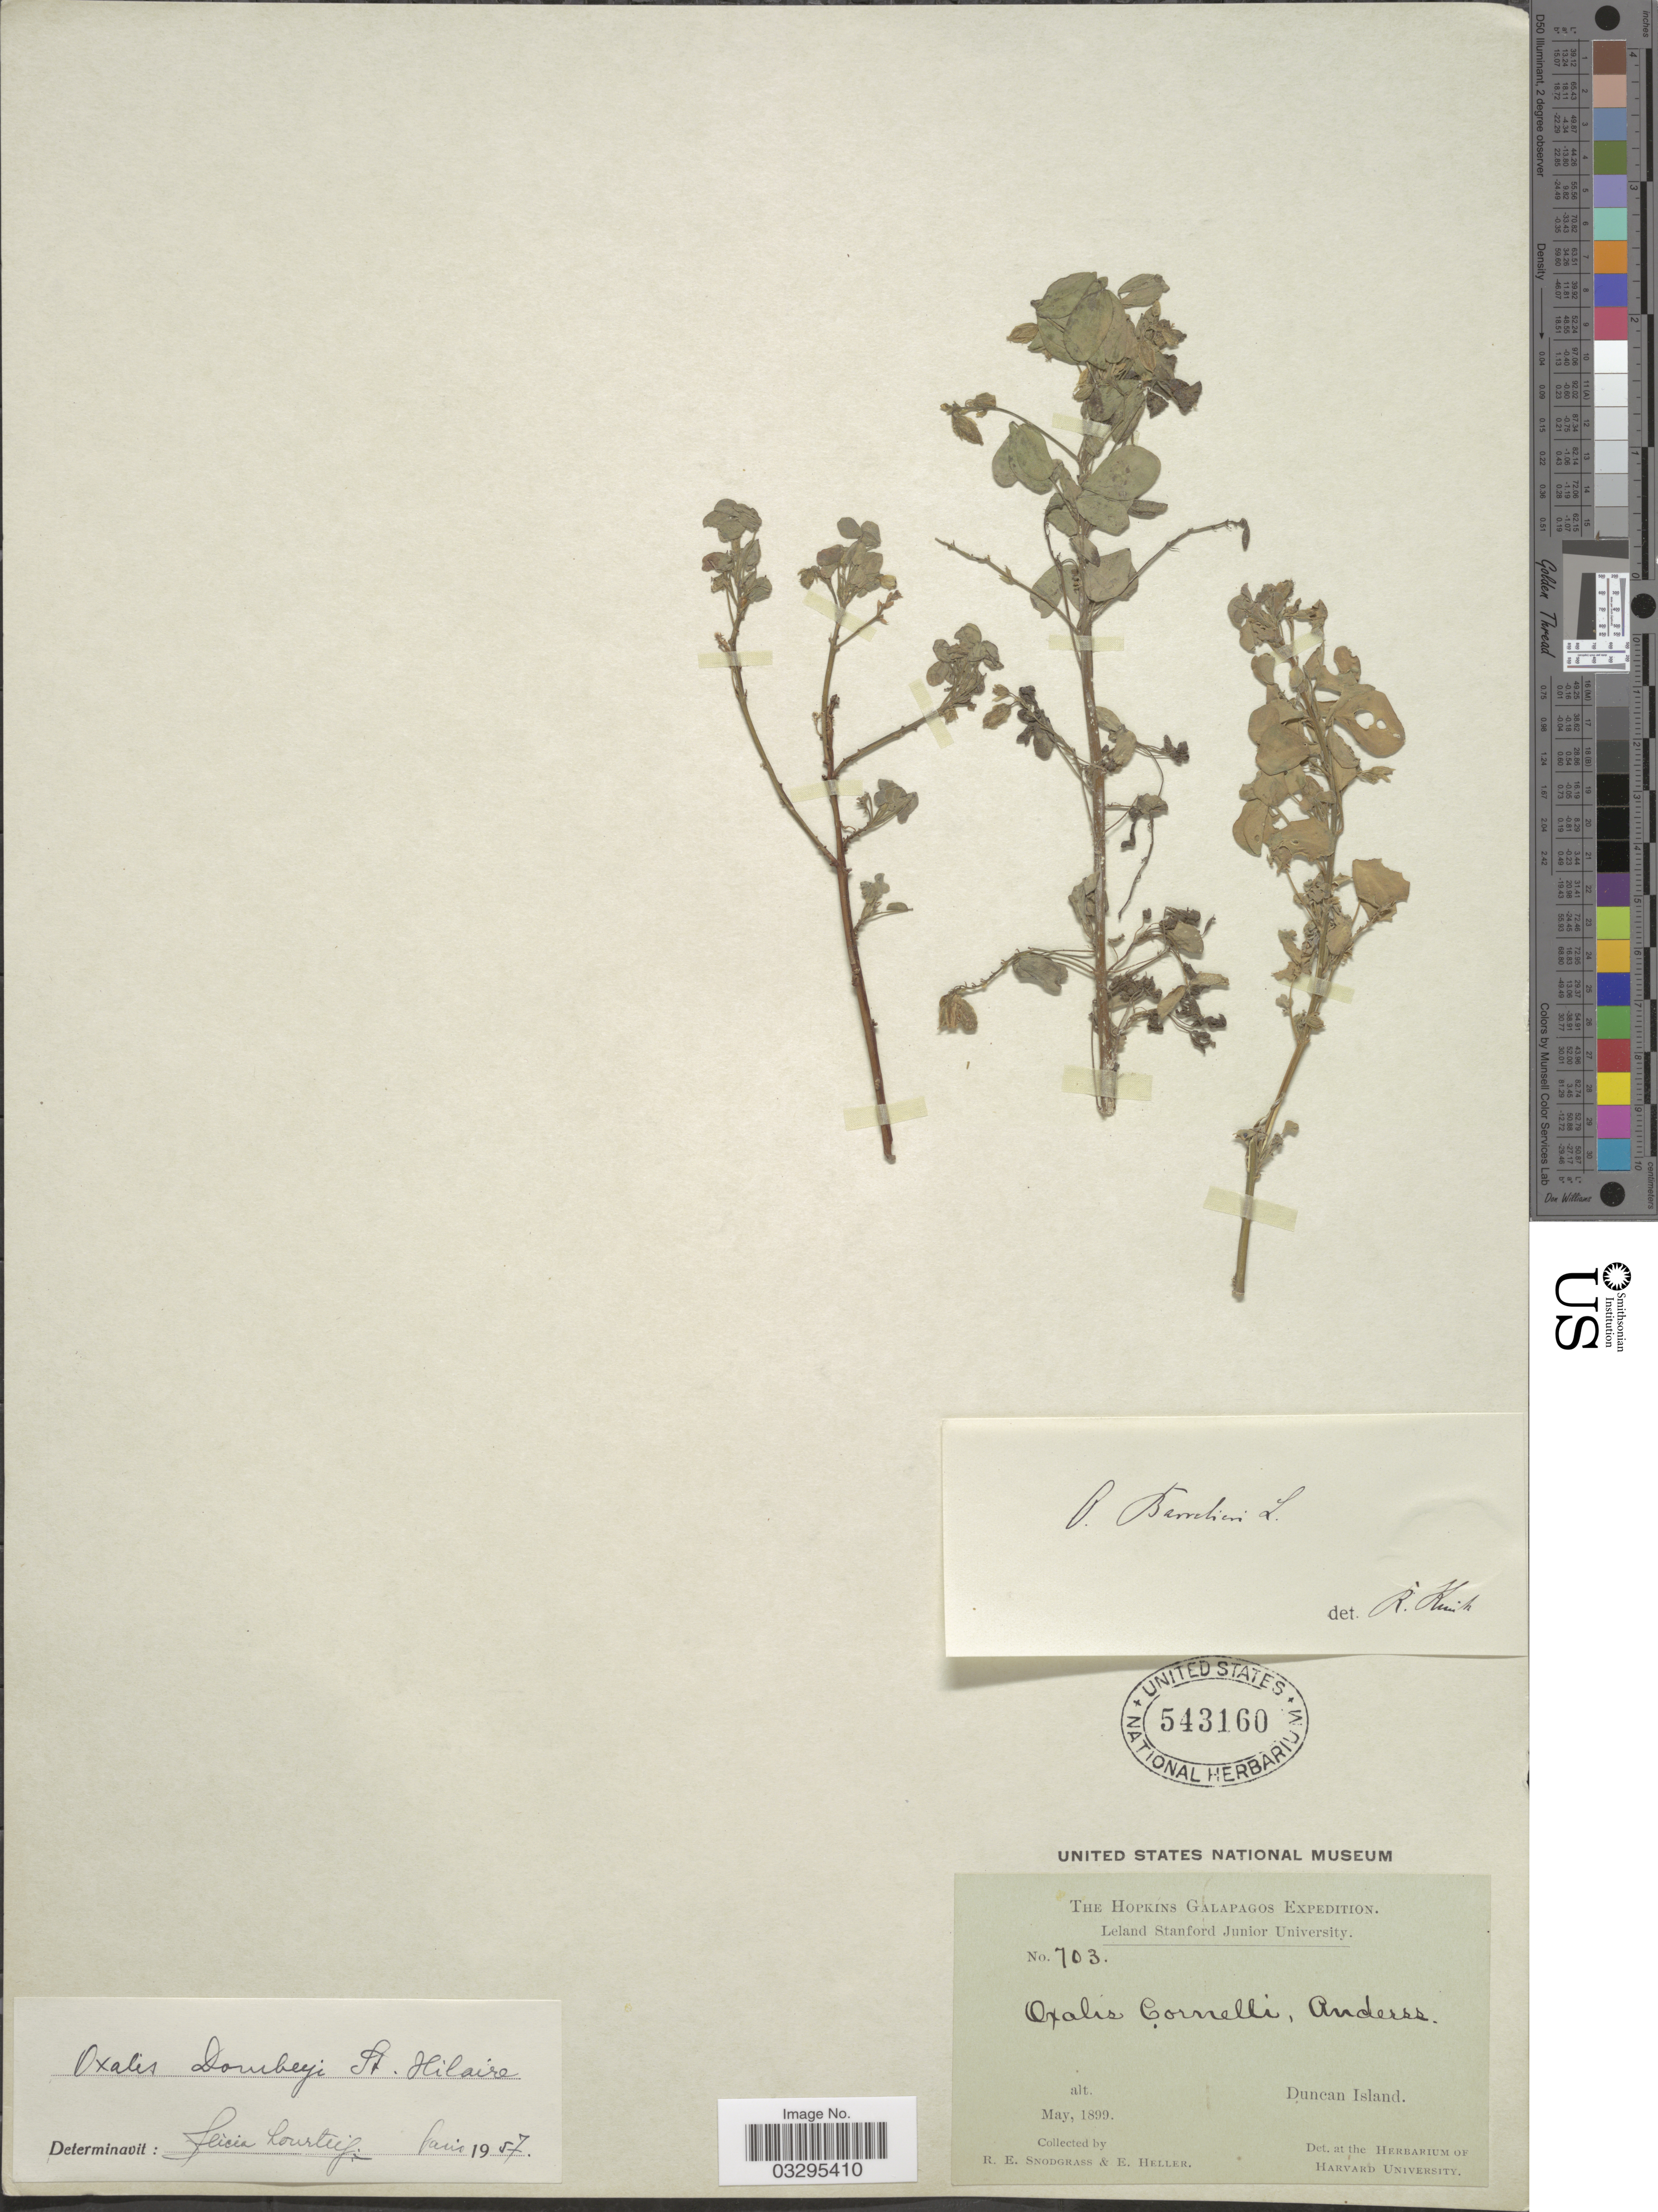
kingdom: Plantae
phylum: Tracheophyta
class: Magnoliopsida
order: Oxalidales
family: Oxalidaceae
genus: Oxalis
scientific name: Oxalis dombeyi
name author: A. St.-Hil.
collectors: R. E. Snodgrass & E. Heller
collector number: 703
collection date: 1899-05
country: Ecuador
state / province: Colón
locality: Duncan Island.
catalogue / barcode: US 543160